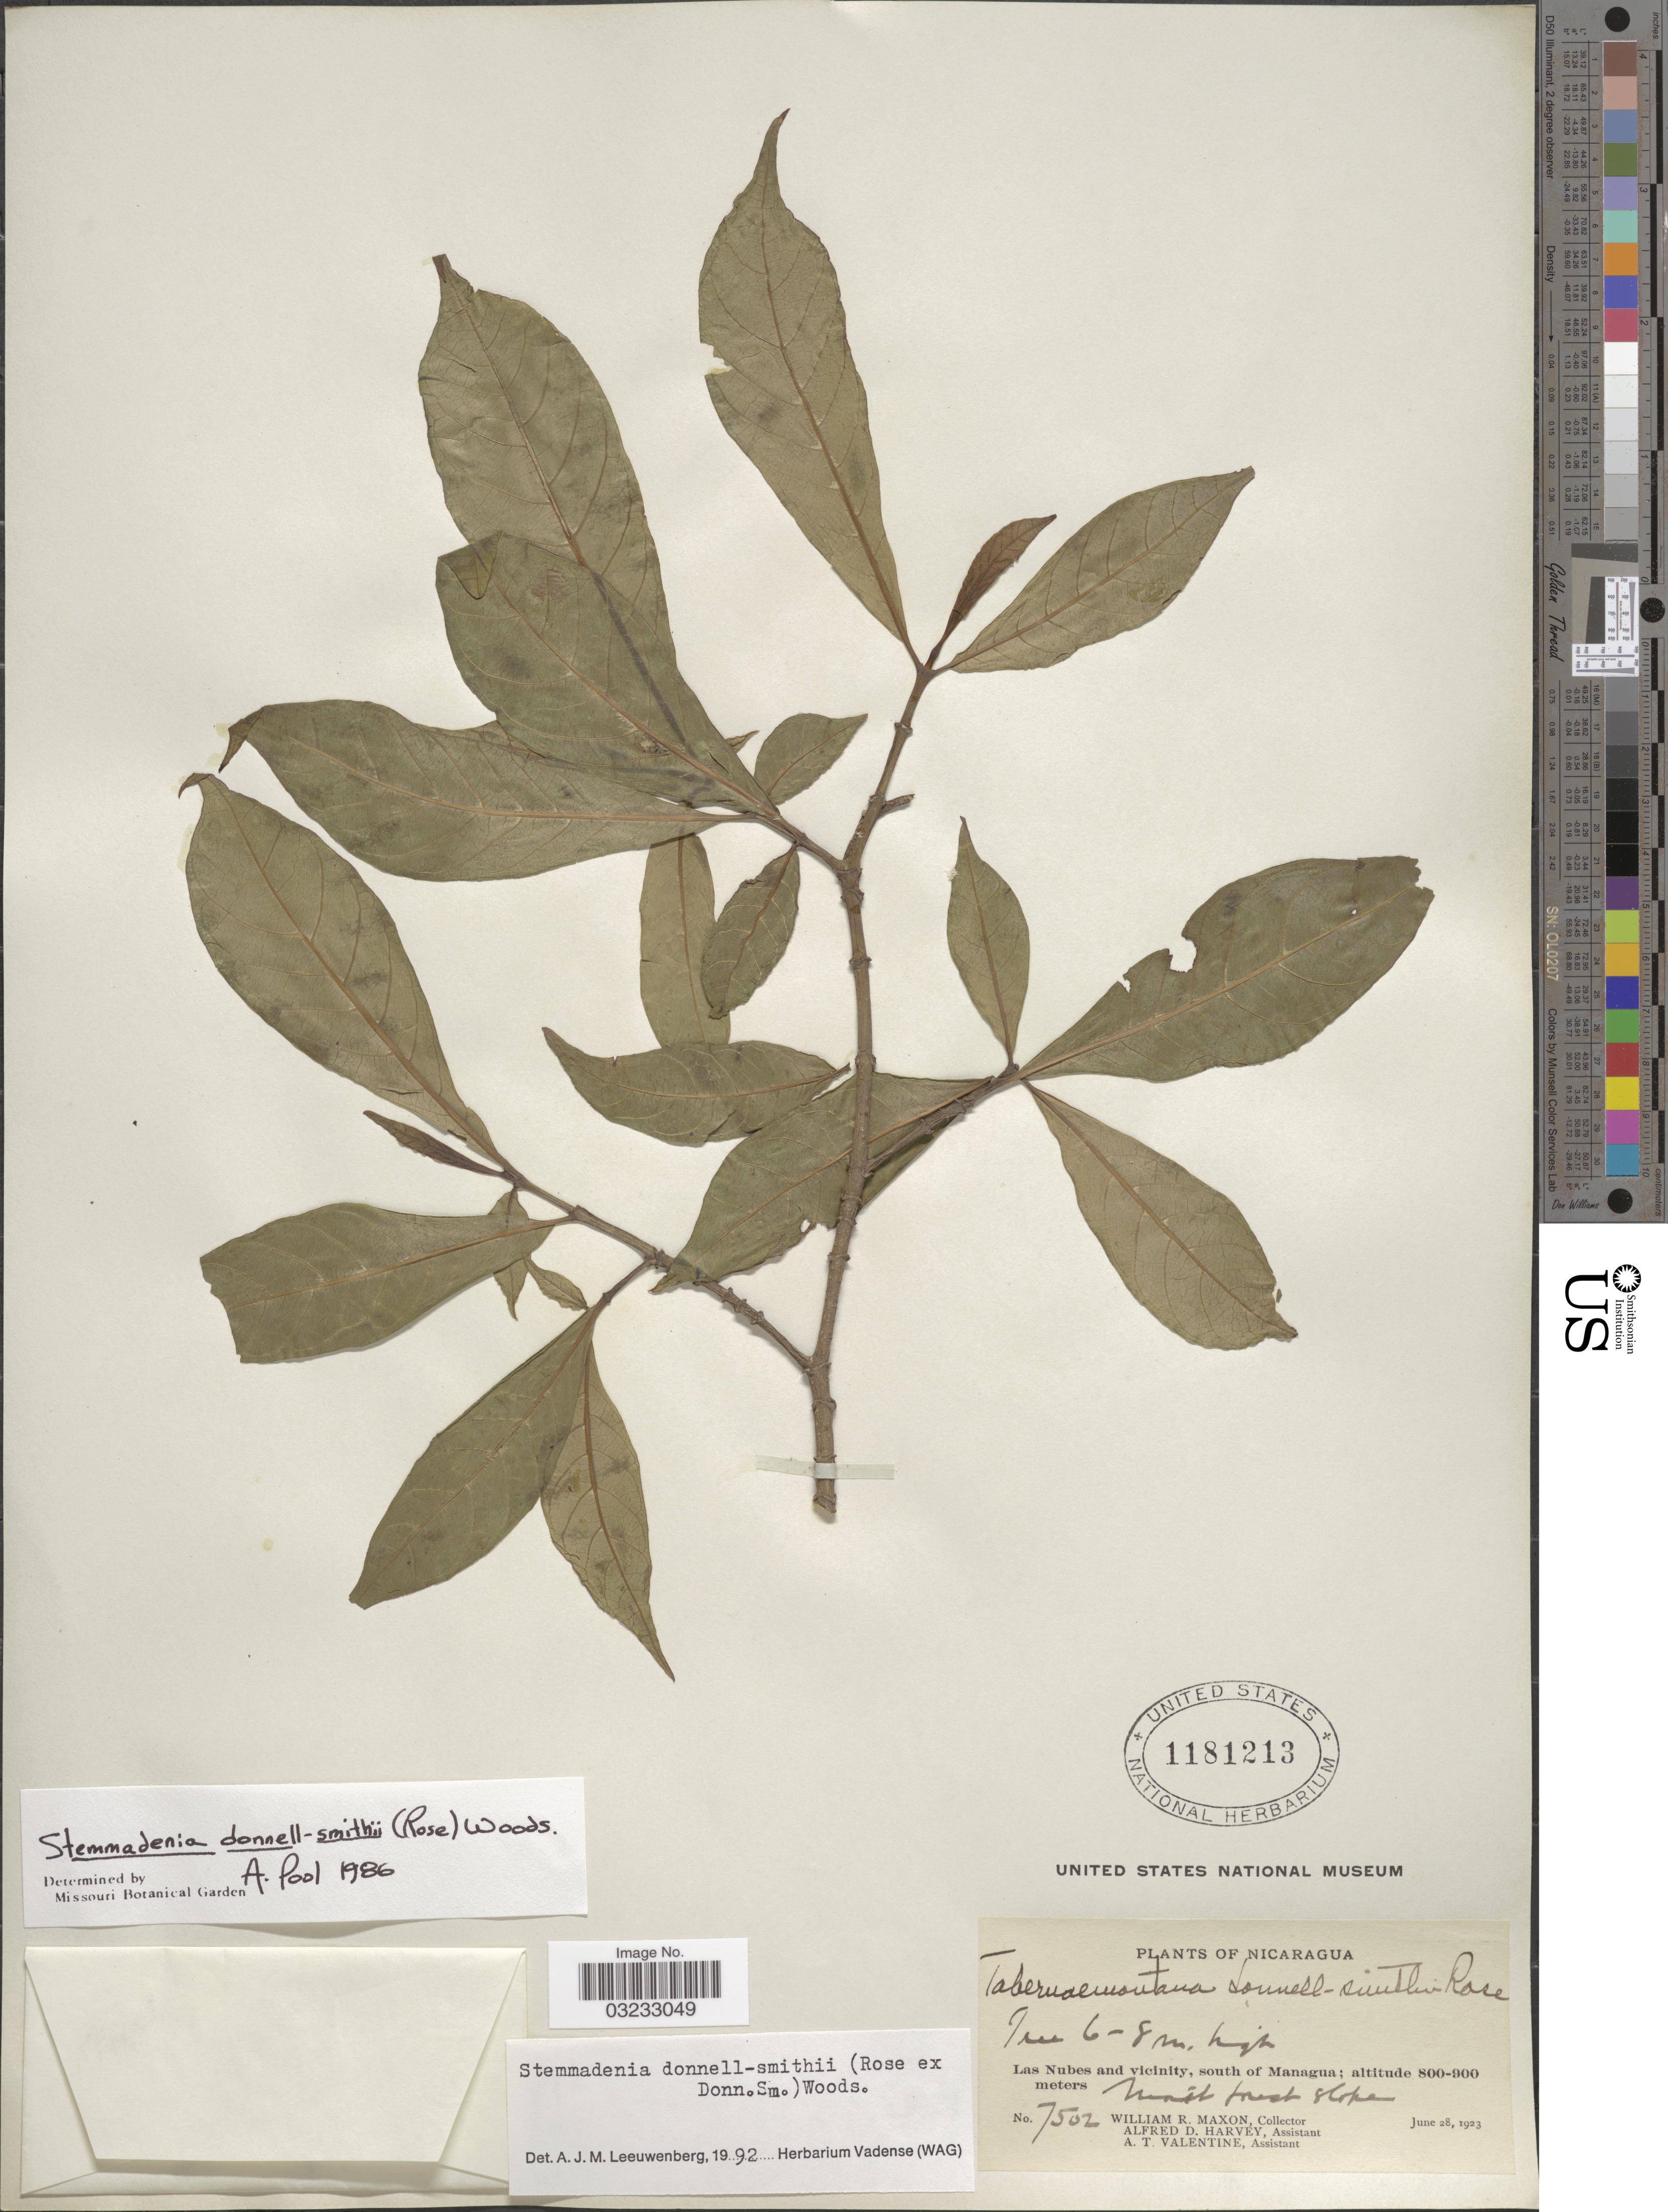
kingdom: Plantae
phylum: Tracheophyta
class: Magnoliopsida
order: Gentianales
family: Apocynaceae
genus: Stemmadenia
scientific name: Stemmadenia donnell-smithii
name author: (Rose ex Donn. Sm.) Woodson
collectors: W. R. Maxon, A. D. Harvey & A. Valentine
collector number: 7502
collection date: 1923-06-28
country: Nicaragua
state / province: Managua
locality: Las Nubes and vicinity, south of Managua.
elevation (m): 800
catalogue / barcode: US 1181213